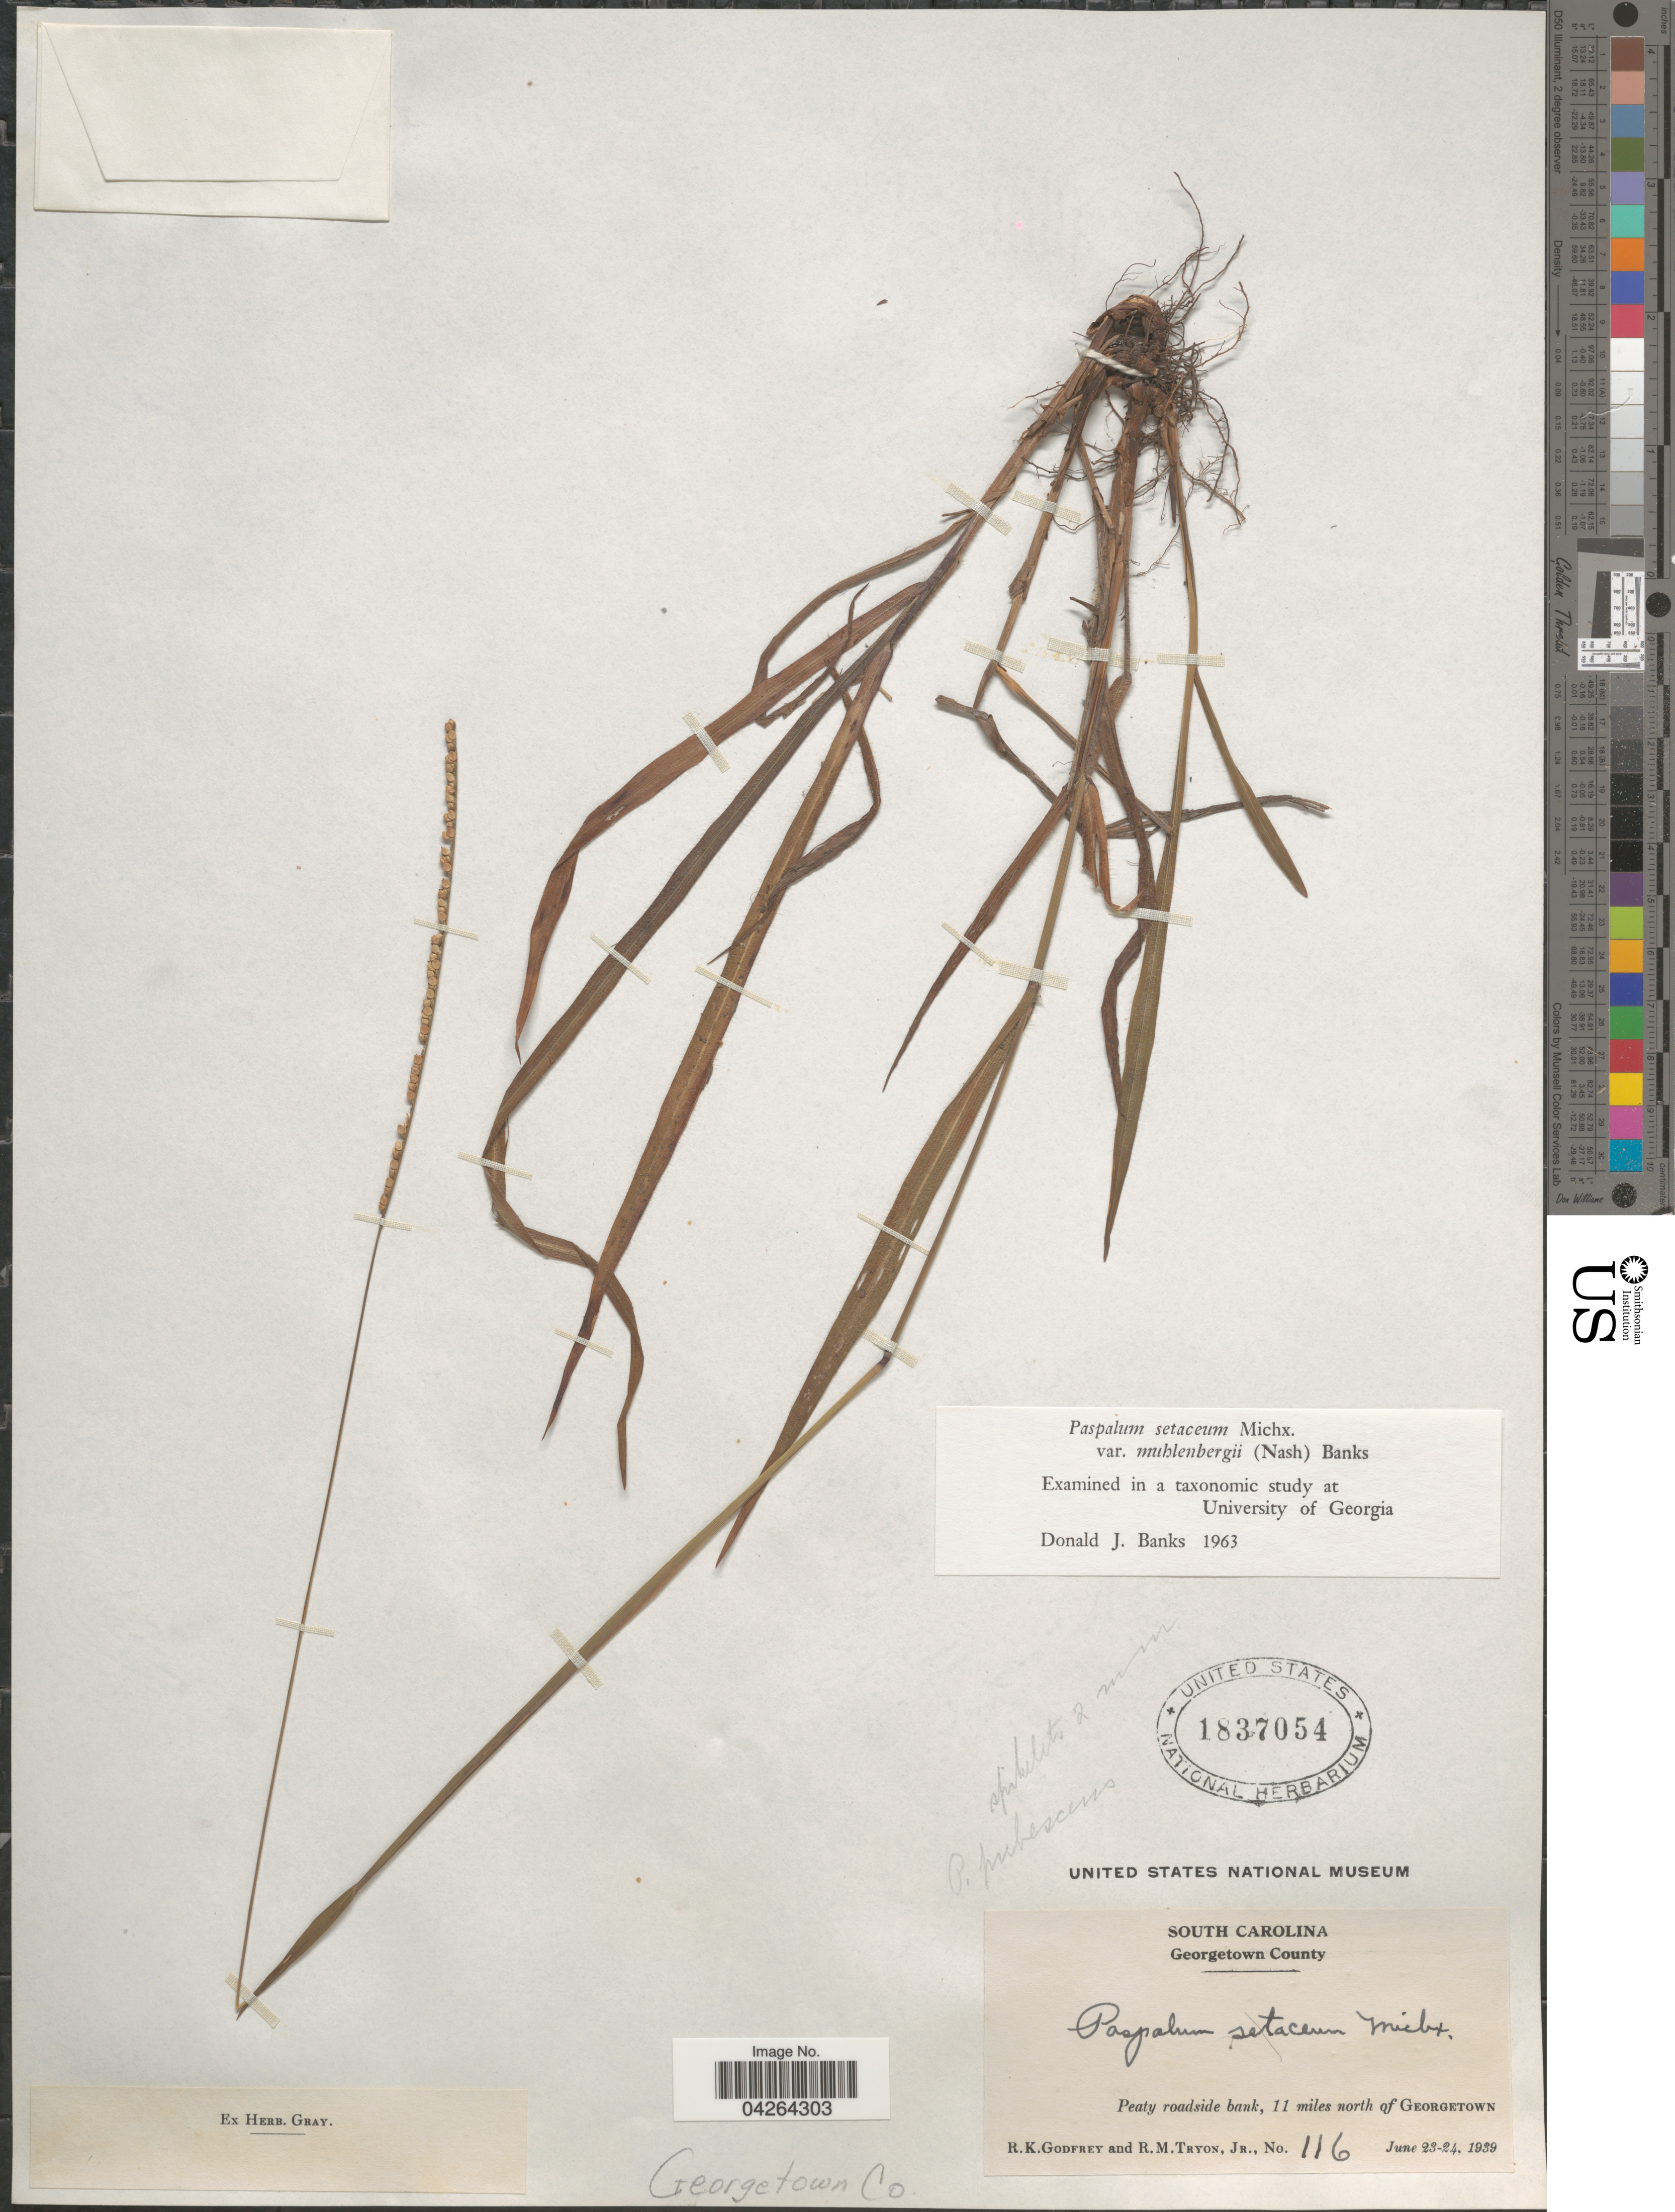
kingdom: Plantae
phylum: Tracheophyta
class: Liliopsida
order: Poales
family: Poaceae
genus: Paspalum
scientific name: Paspalum setaceum var. muhlenbergii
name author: (Nash) D.J. Banks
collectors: R. K. Godfrey & R. Tryon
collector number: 116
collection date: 1939-06-23/1939-06-24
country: United States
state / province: South Carolina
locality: Georgetown County. Peaty roadside bank, 11 miles north of Georgetown.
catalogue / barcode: US 1837054